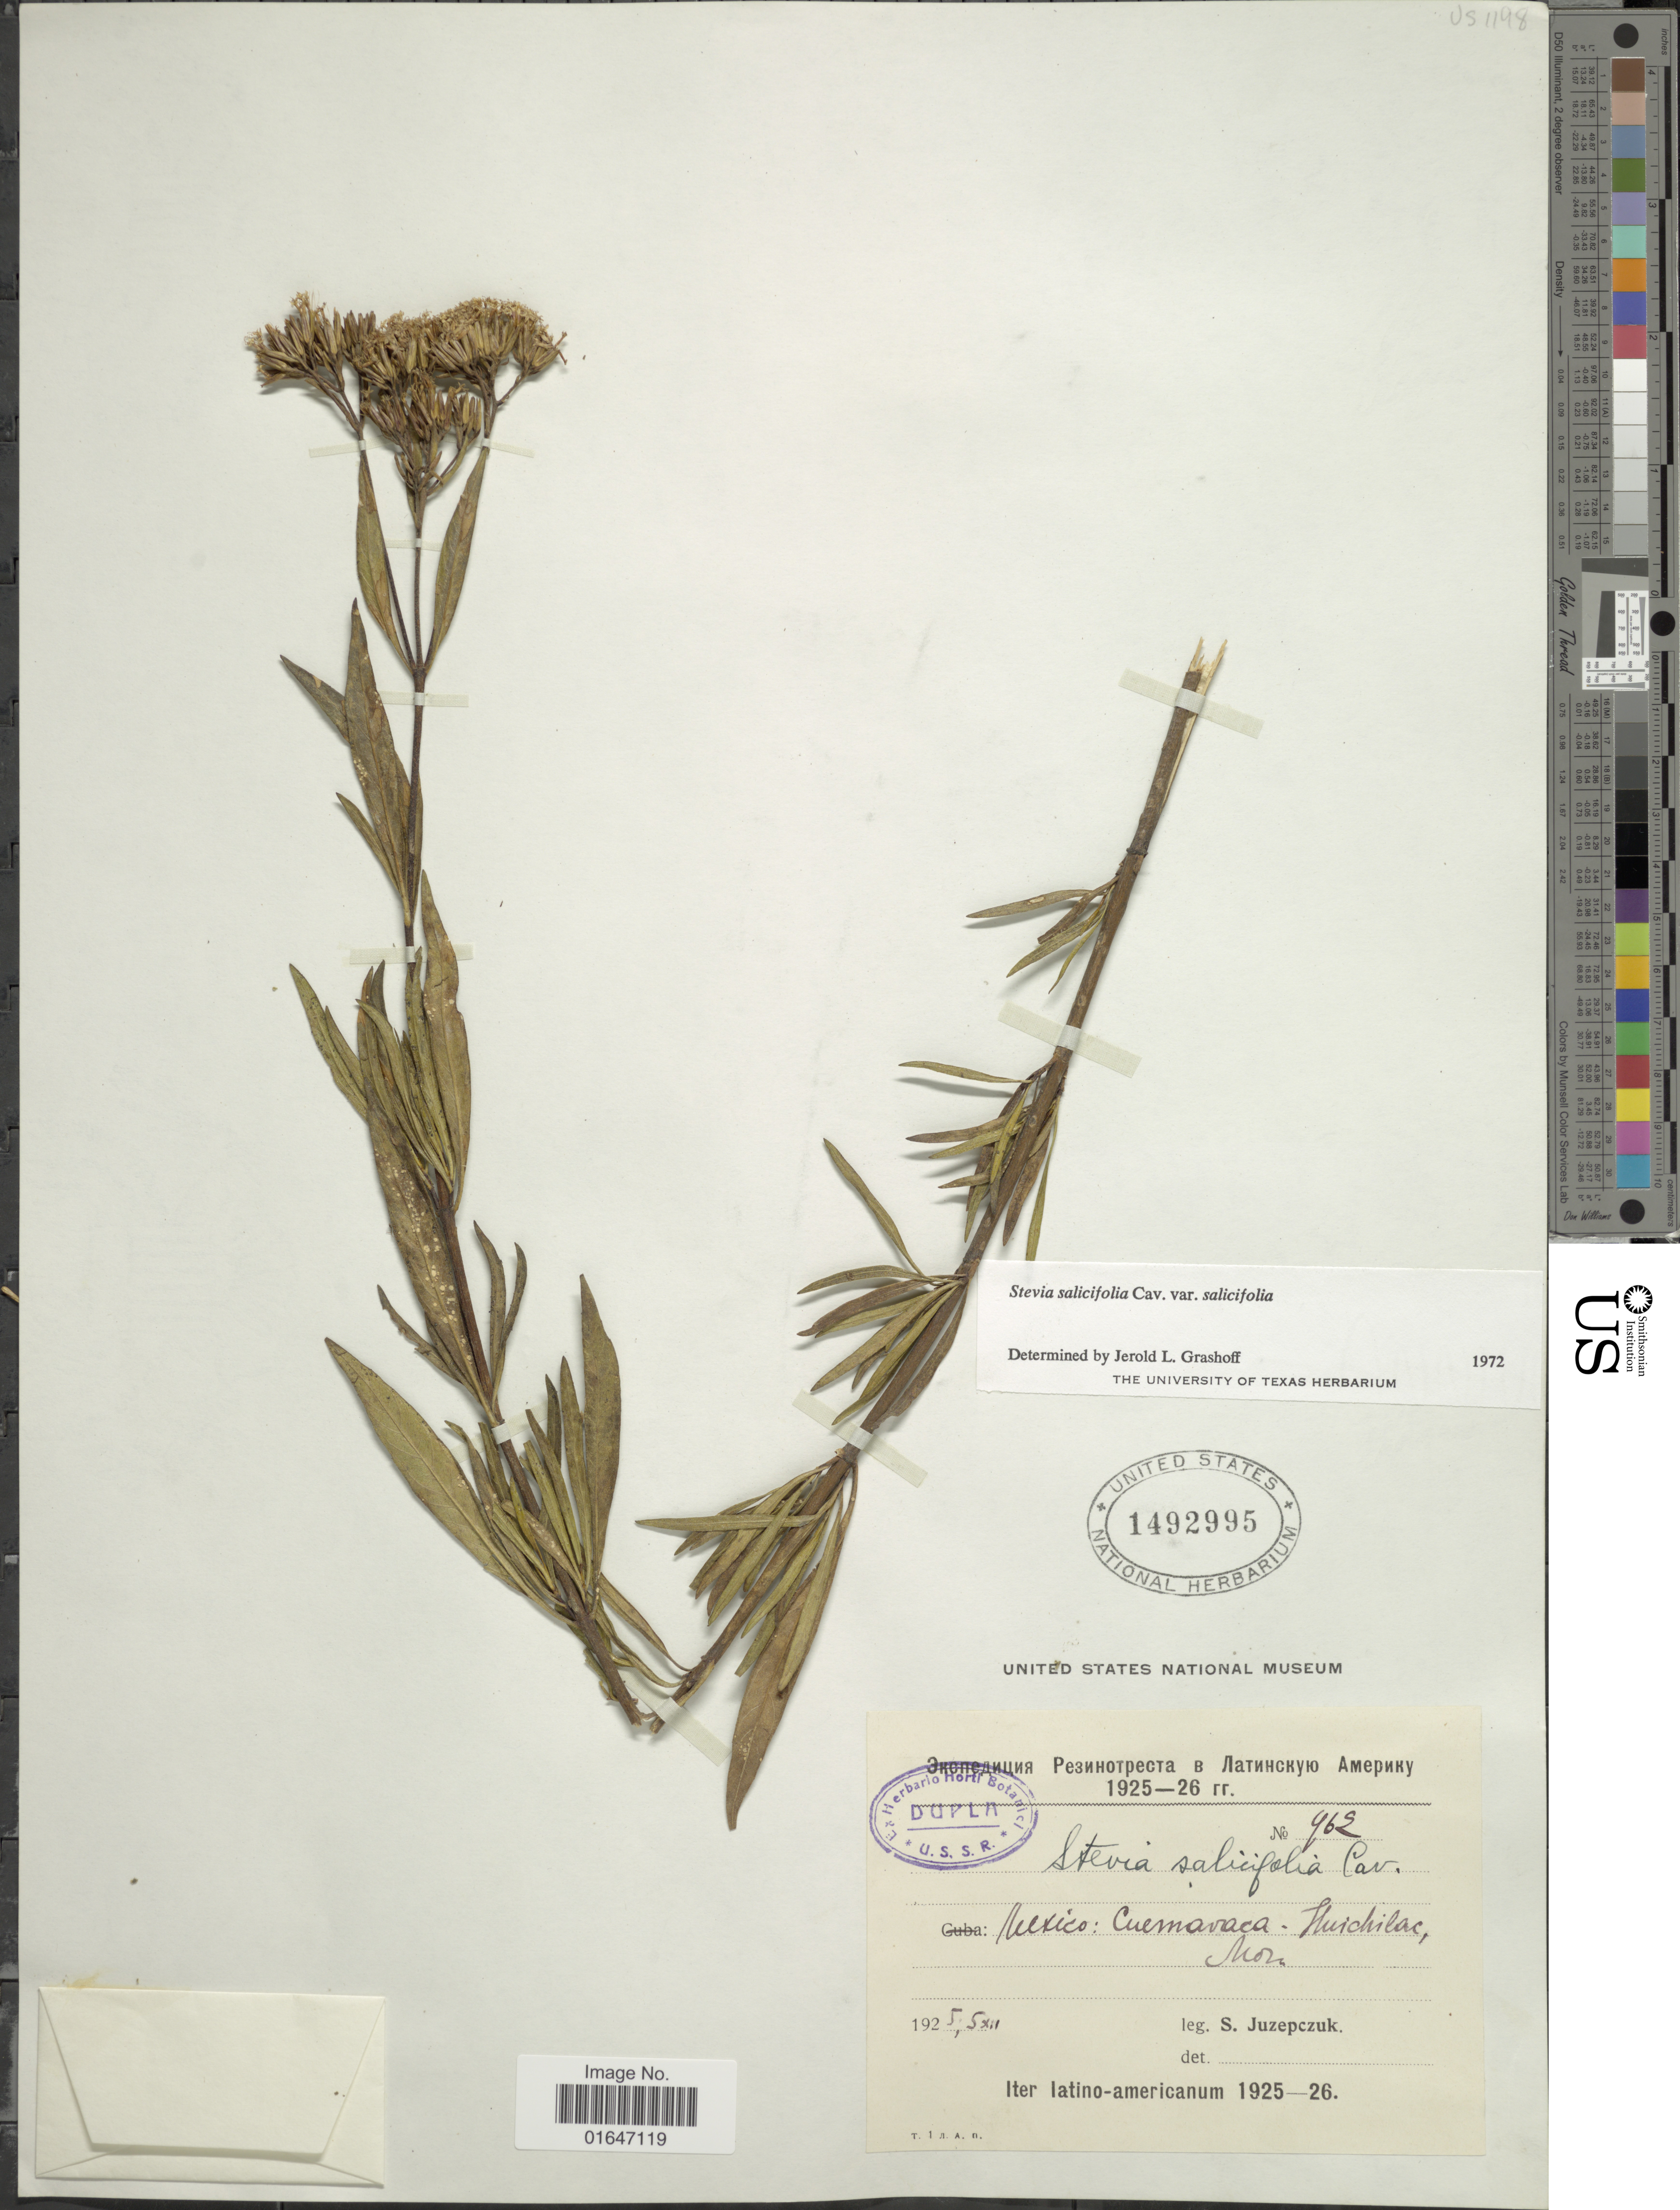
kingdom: Plantae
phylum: Tracheophyta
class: Magnoliopsida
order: Asterales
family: Asteraceae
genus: Stevia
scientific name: Stevia salicifolia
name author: Cav.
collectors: S. V. Juzepczuk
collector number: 969*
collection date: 1925-12-05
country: Mexico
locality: Mexico, Cuernavaca, Huichilac, Mor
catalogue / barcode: US 1492995